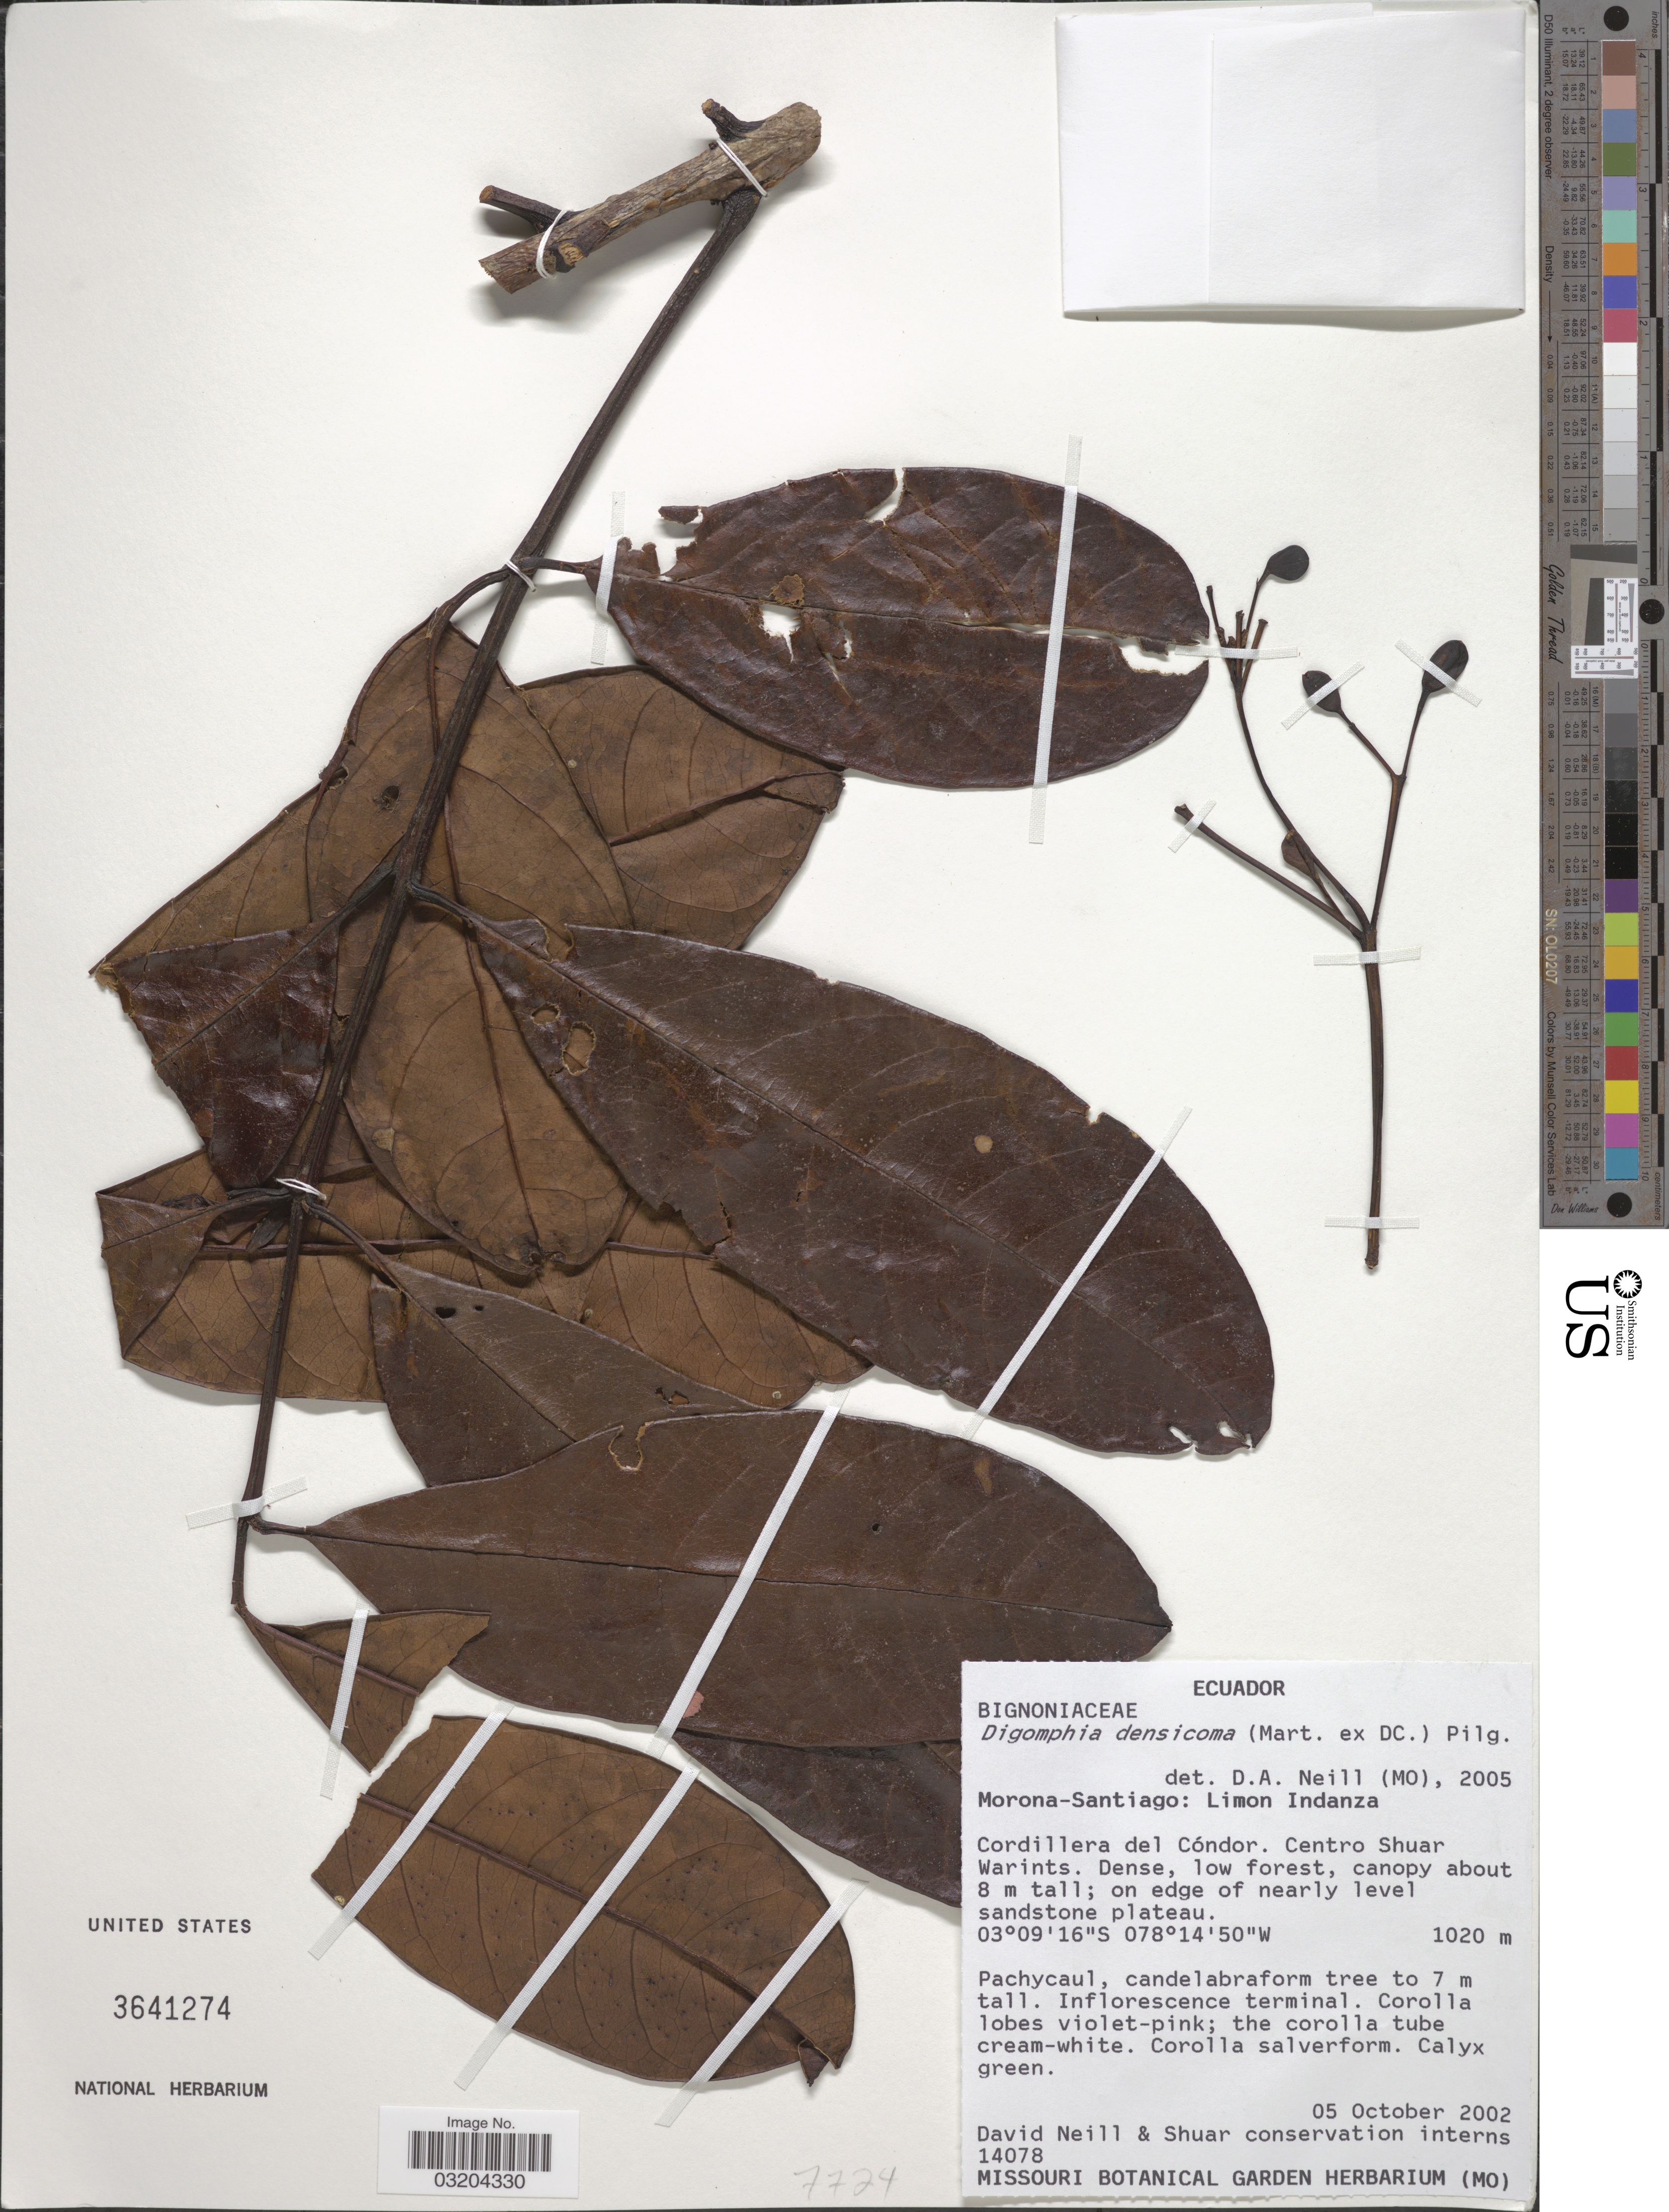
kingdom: Plantae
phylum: Tracheophyta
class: Magnoliopsida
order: Lamiales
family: Bignoniaceae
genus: Digomphia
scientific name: Digomphia densicoma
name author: (Mart. ex DC.) Pilg.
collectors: D. A. Neill & Shuar conservation interns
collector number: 14078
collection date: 2002-10-05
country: Ecuador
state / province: Morona-Santiago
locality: Limon Indanza. Cordillera del Cóndor. Centro Shuar Warints.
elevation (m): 1020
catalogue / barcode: US 3641274